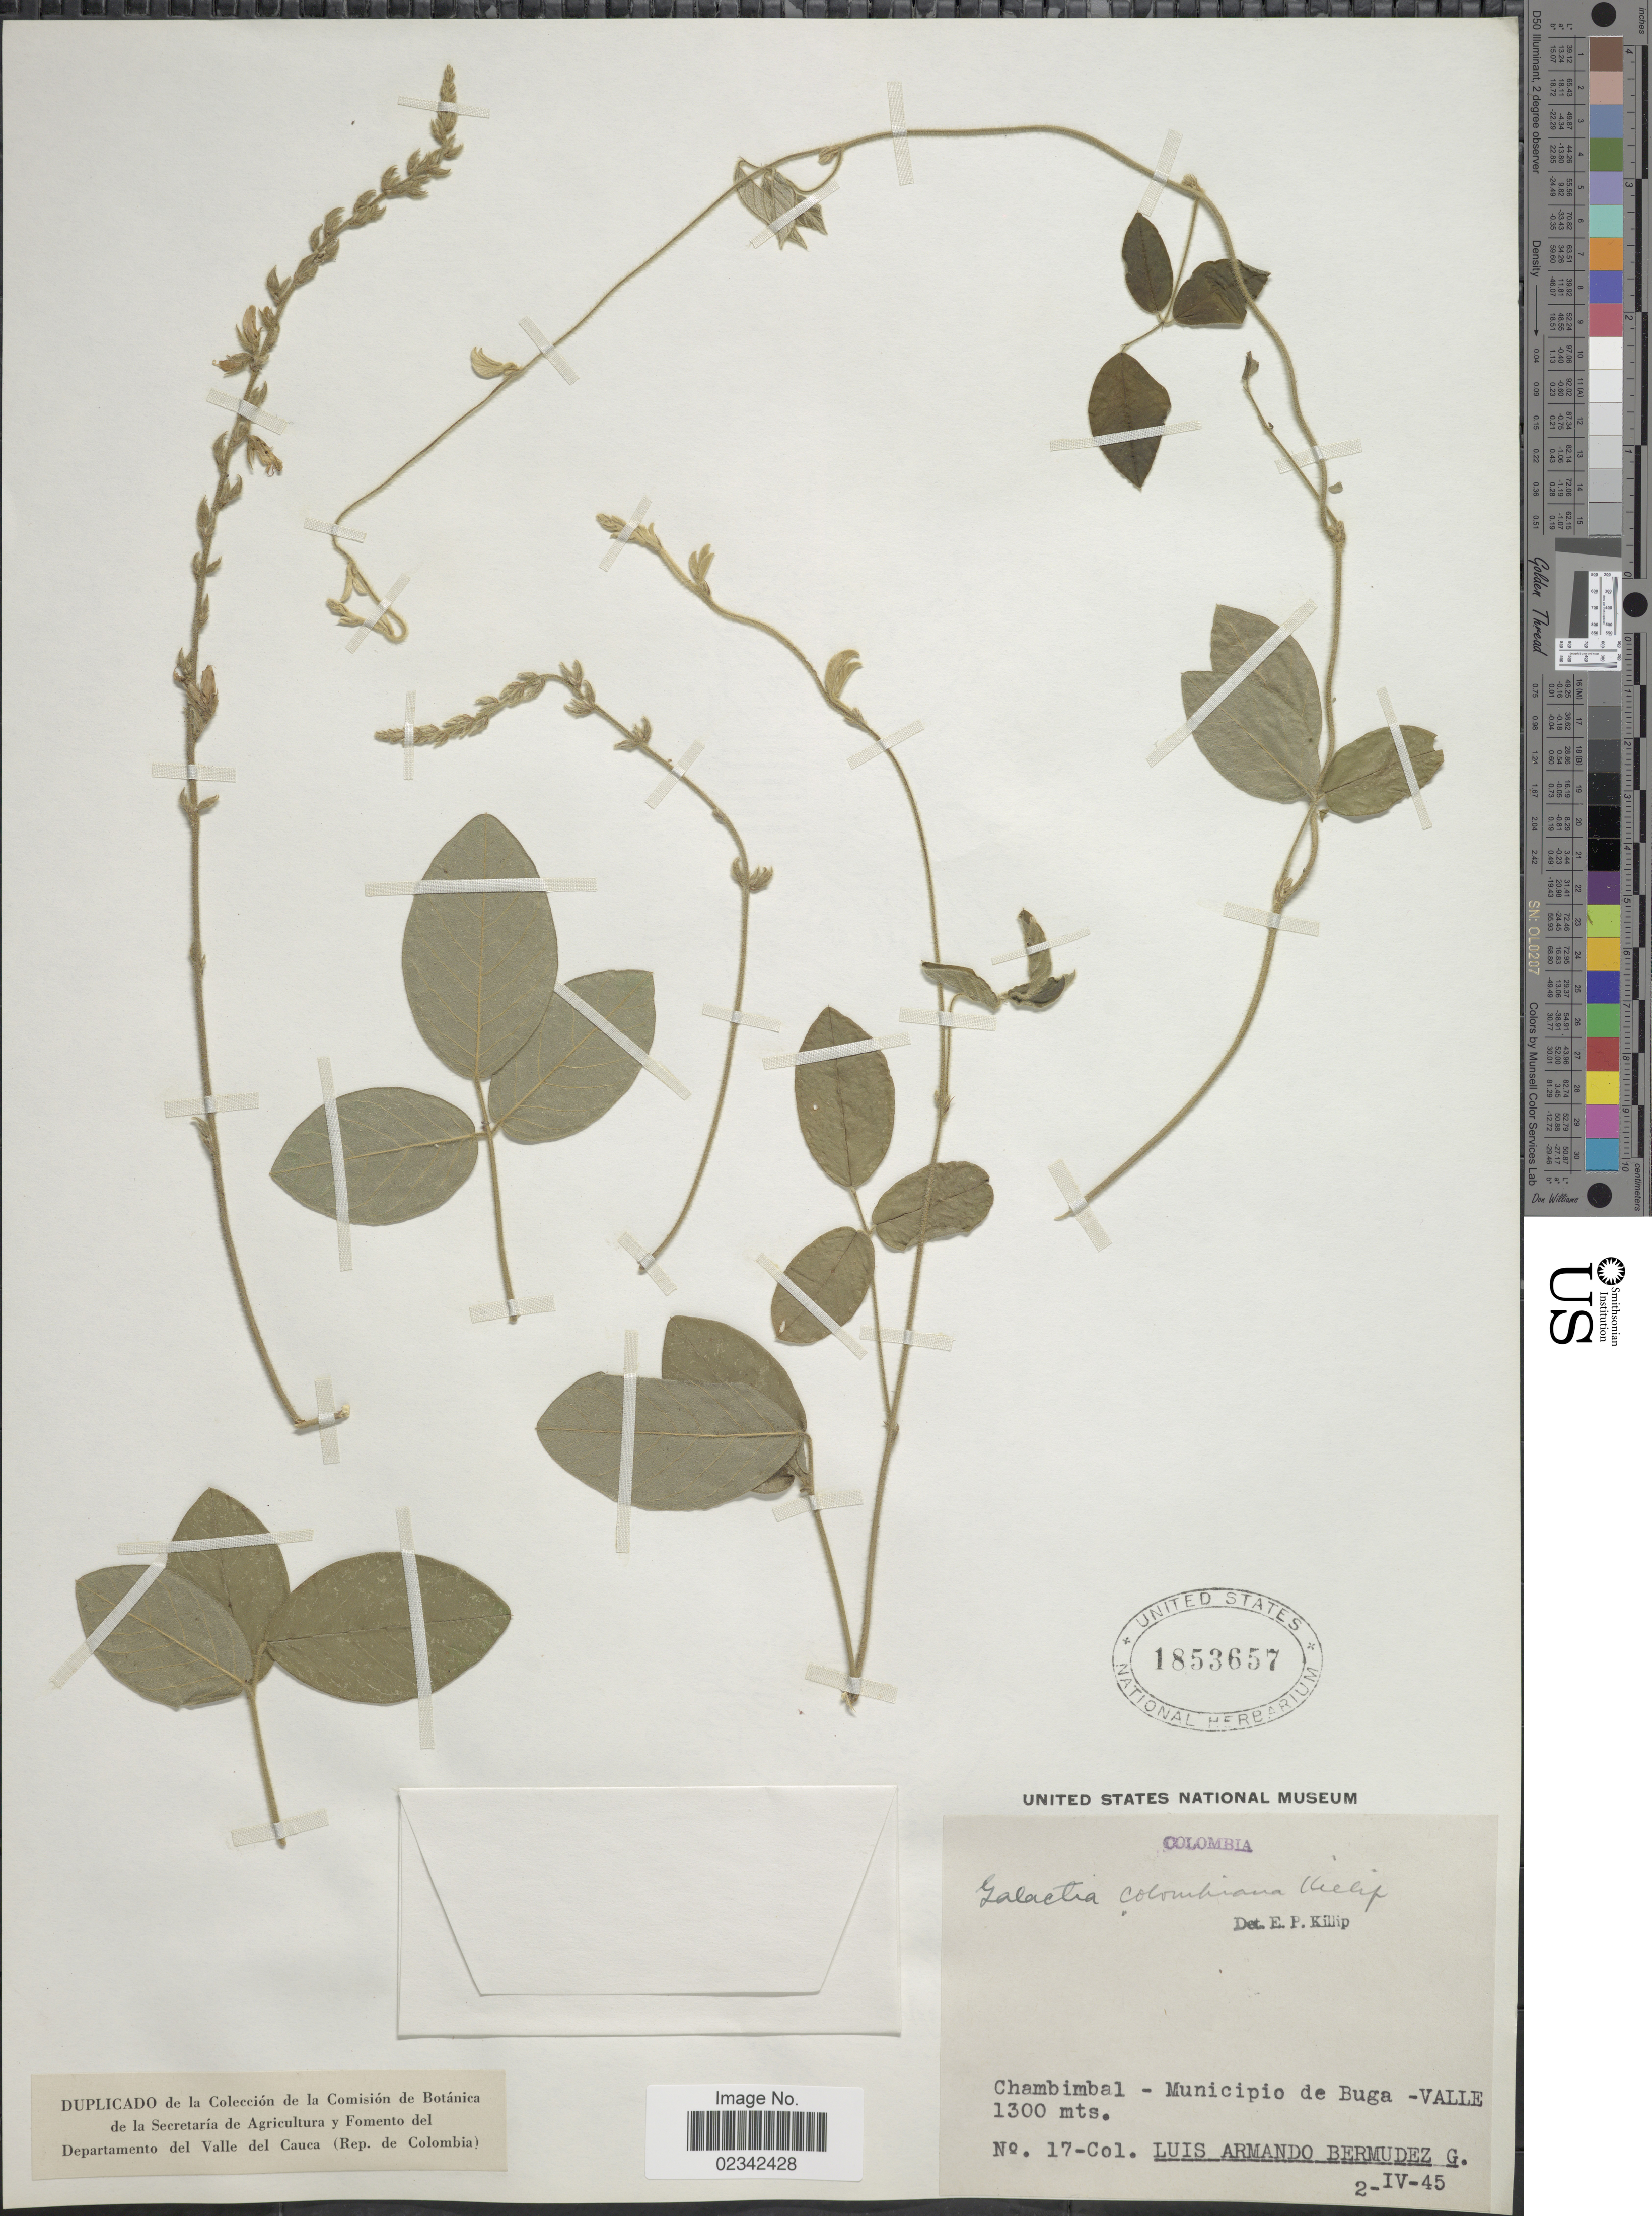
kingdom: Plantae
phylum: Tracheophyta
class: Magnoliopsida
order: Fabales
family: Fabaceae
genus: Galactia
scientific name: Galactia striata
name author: (Jacq.) Urb.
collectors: A. Bermudez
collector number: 17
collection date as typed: Transcribed d/m/y: 2/4/45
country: Colombia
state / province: Valle del Cauca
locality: Chambimbal, Municipio de Buga-Valle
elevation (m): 1300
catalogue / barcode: US 1853657